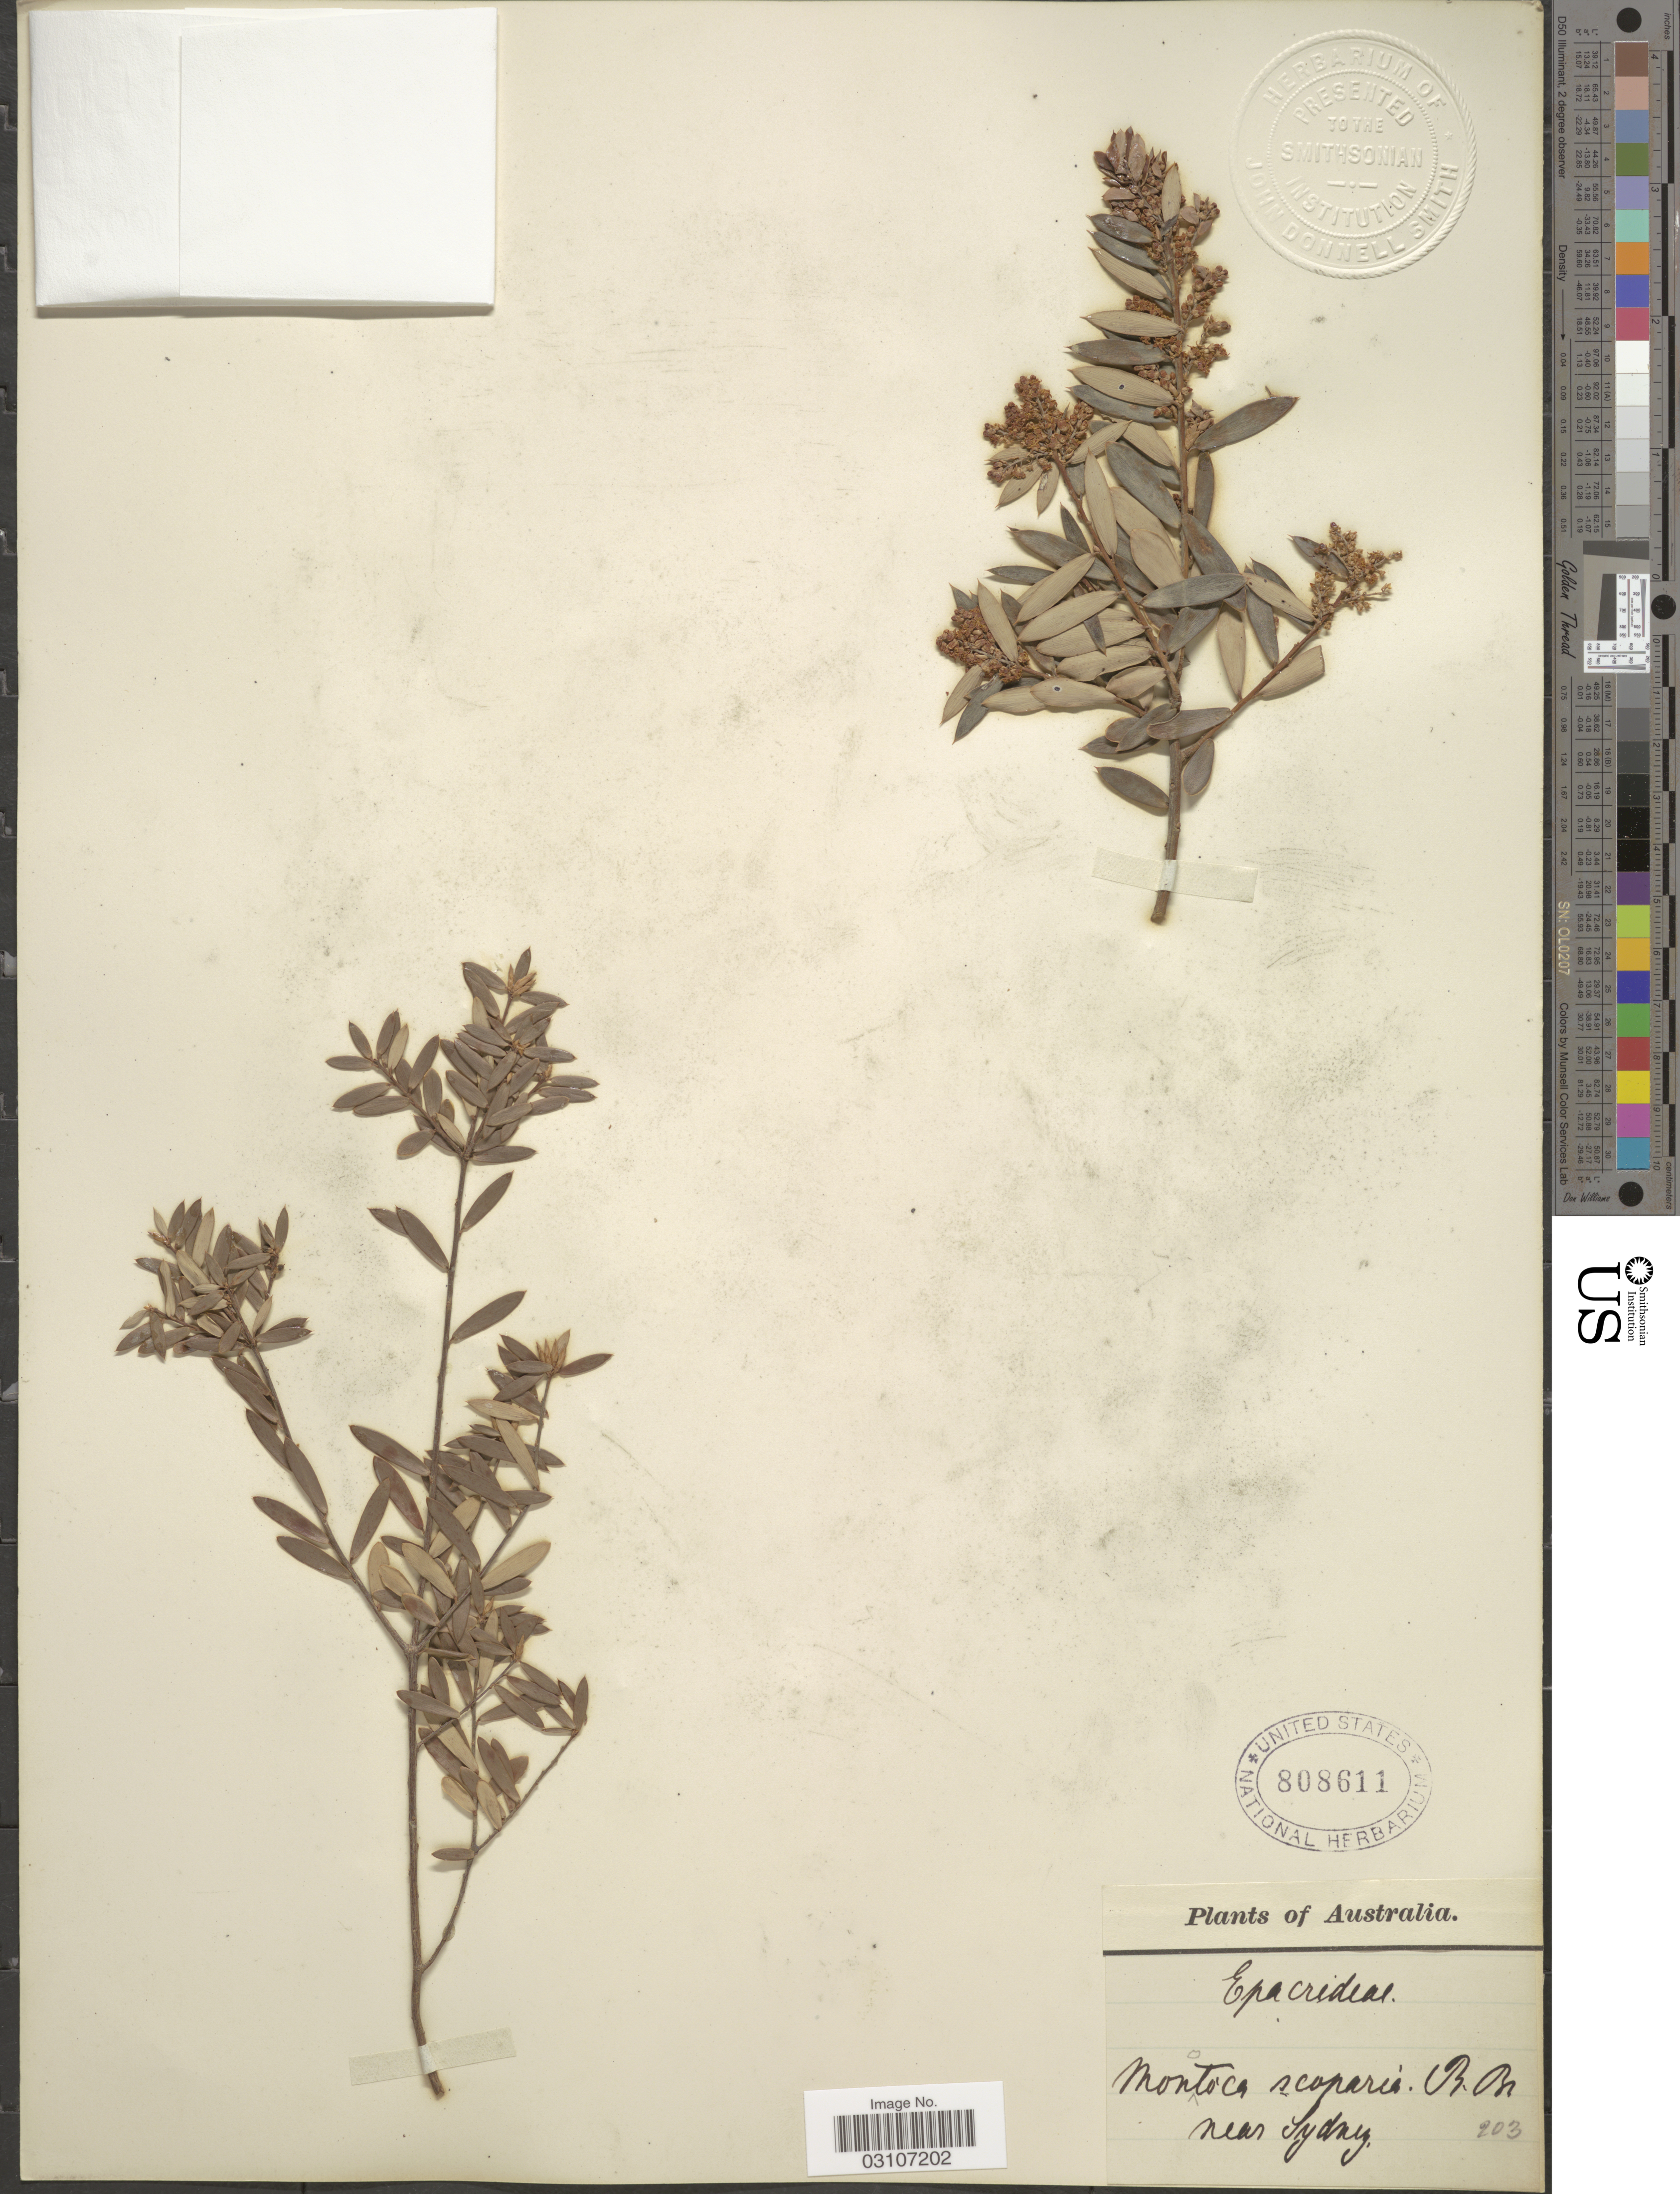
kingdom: Plantae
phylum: Tracheophyta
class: Magnoliopsida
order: Ericales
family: Ericaceae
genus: Monotoca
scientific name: Monotoca scoparia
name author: (Sm.) R. Br.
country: Australia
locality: Near Sydney.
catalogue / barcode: US 808611